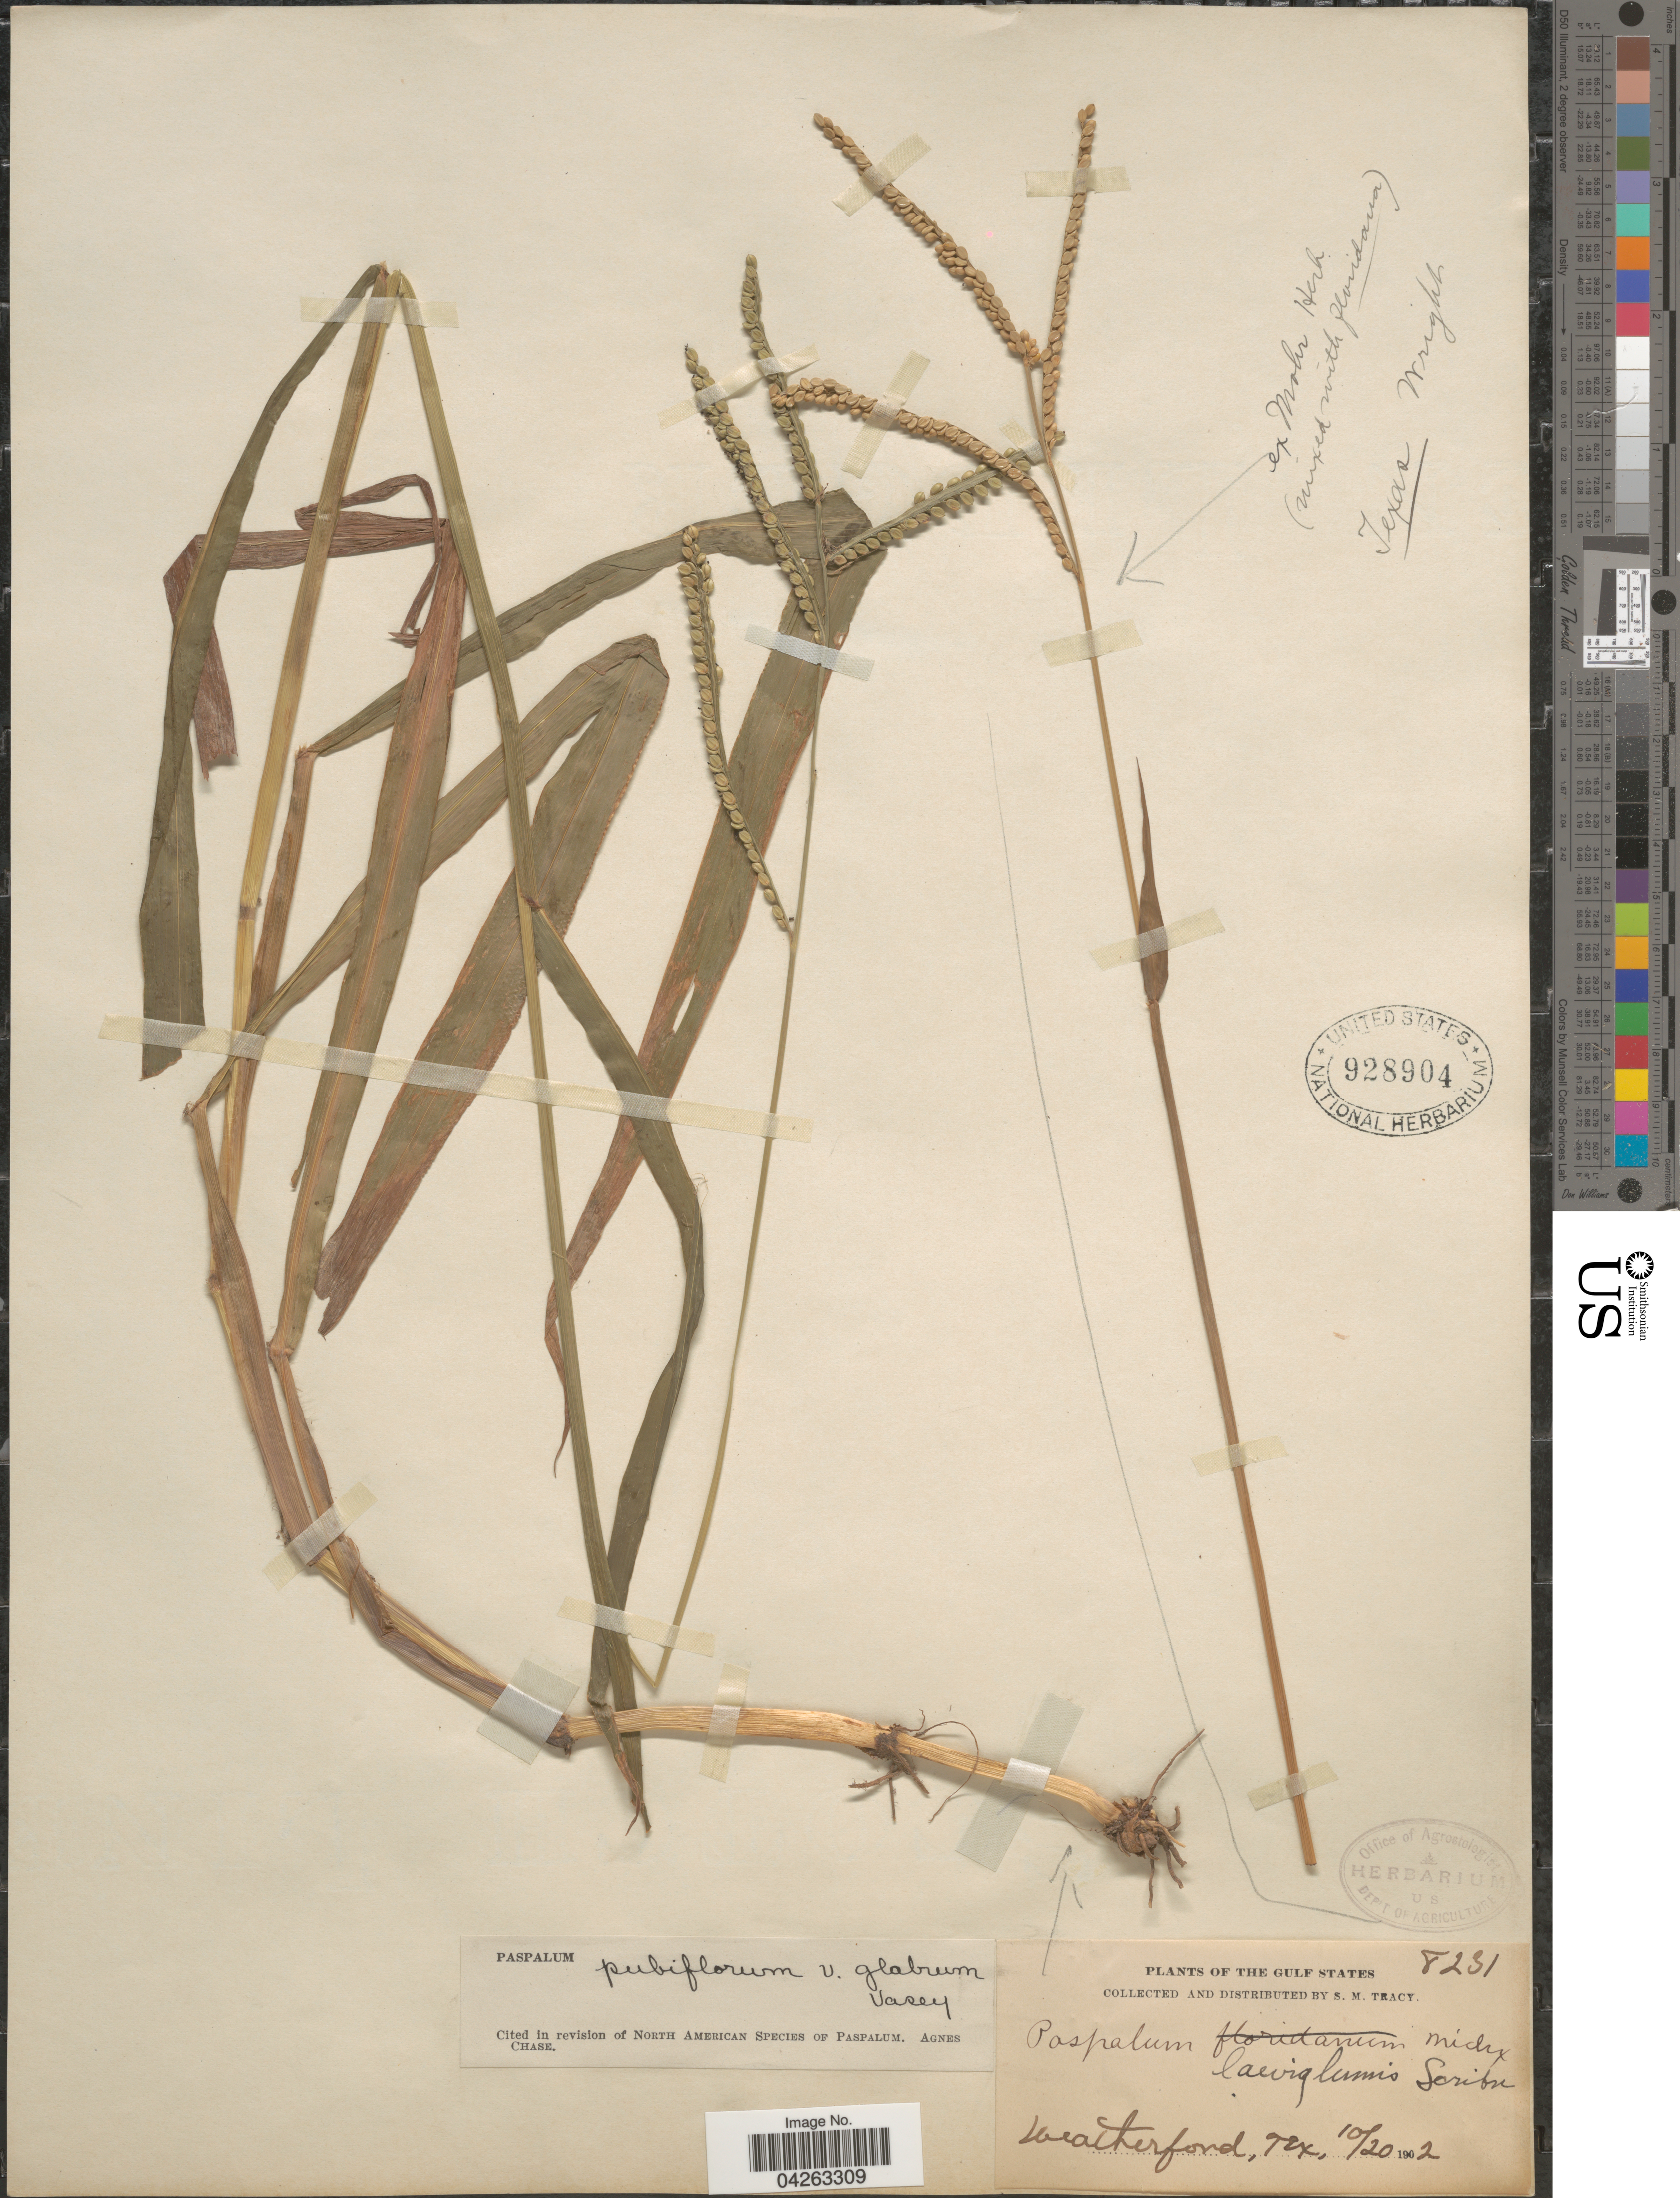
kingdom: Plantae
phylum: Tracheophyta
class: Liliopsida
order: Poales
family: Poaceae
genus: Paspalum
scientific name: Paspalum pubiflorum var. glabrum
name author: Vasey ex Scribn.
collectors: S. M. Tracy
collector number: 8231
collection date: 1902-10-20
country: United States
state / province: Texas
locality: The Gulf States. Weatherford.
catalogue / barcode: US 928904